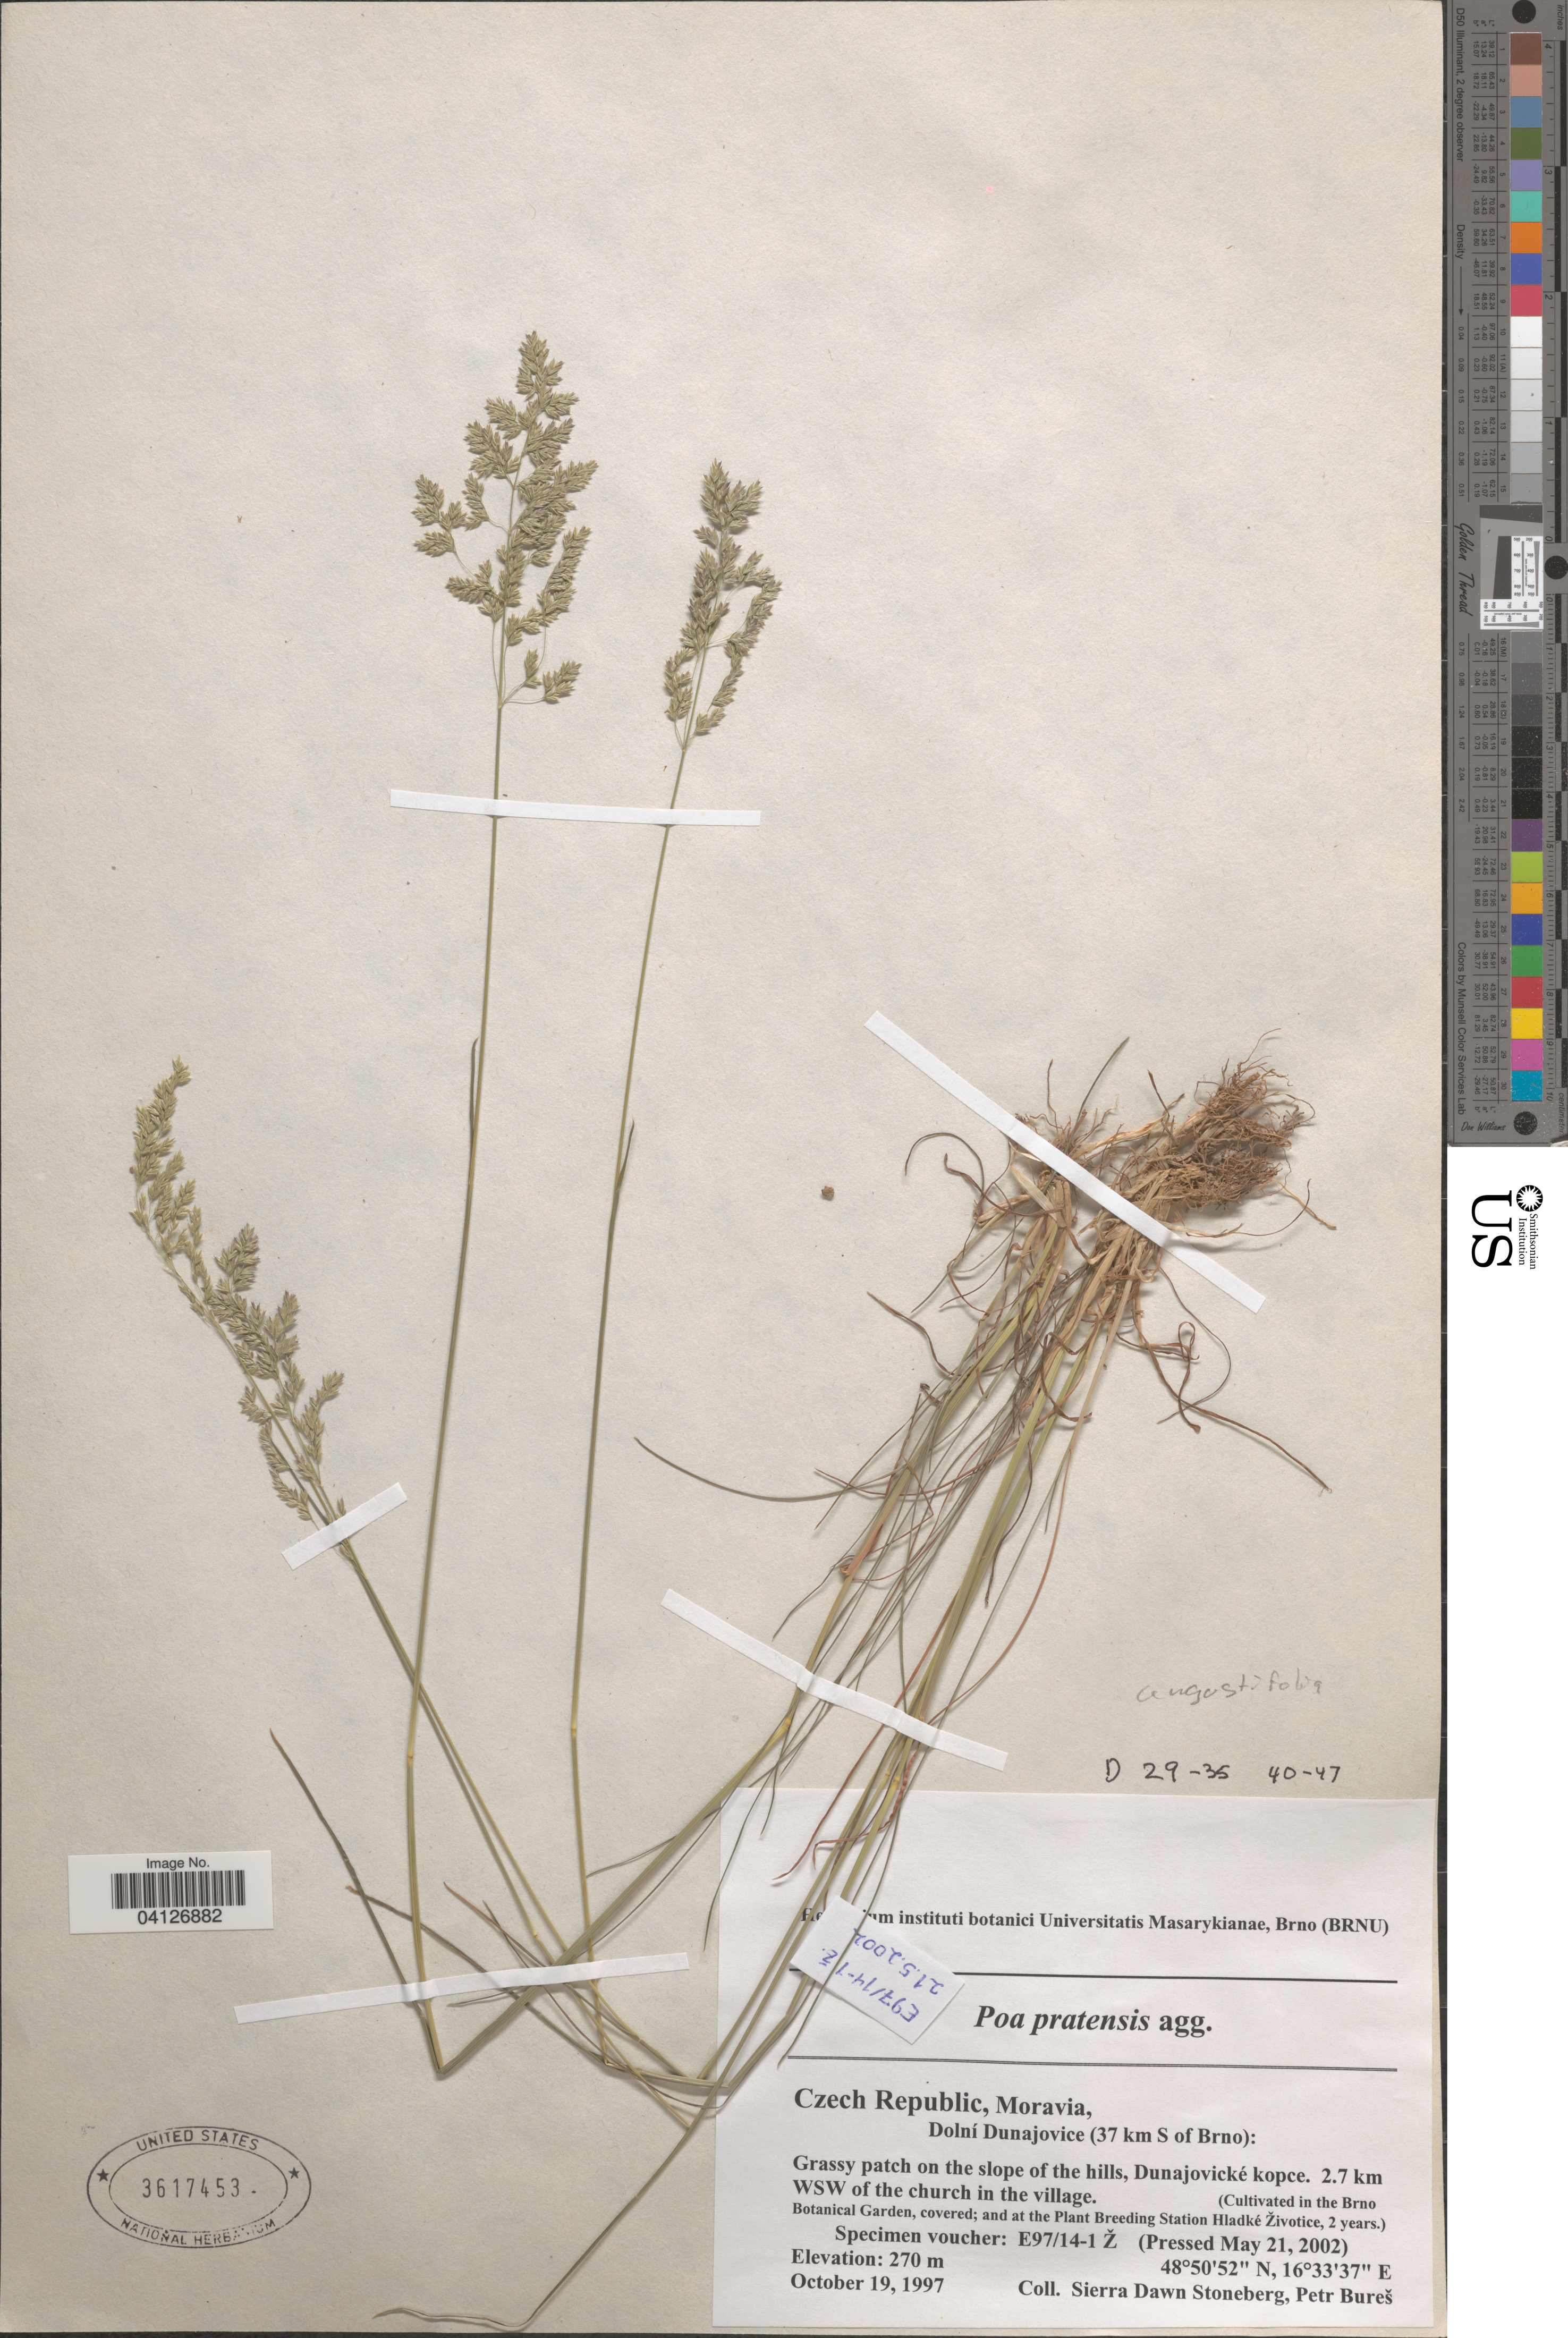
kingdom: Plantae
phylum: Tracheophyta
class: Liliopsida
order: Poales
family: Poaceae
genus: Poa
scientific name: Poa pratensis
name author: L.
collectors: Ex herb. instituti botanici Universitatis Masarykianae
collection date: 2002-05-21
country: Czechia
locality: In the Brno Botanical Garden, covered; and at the Plant Breeding Station Hladké Životice, 2 years.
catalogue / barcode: US 3617453